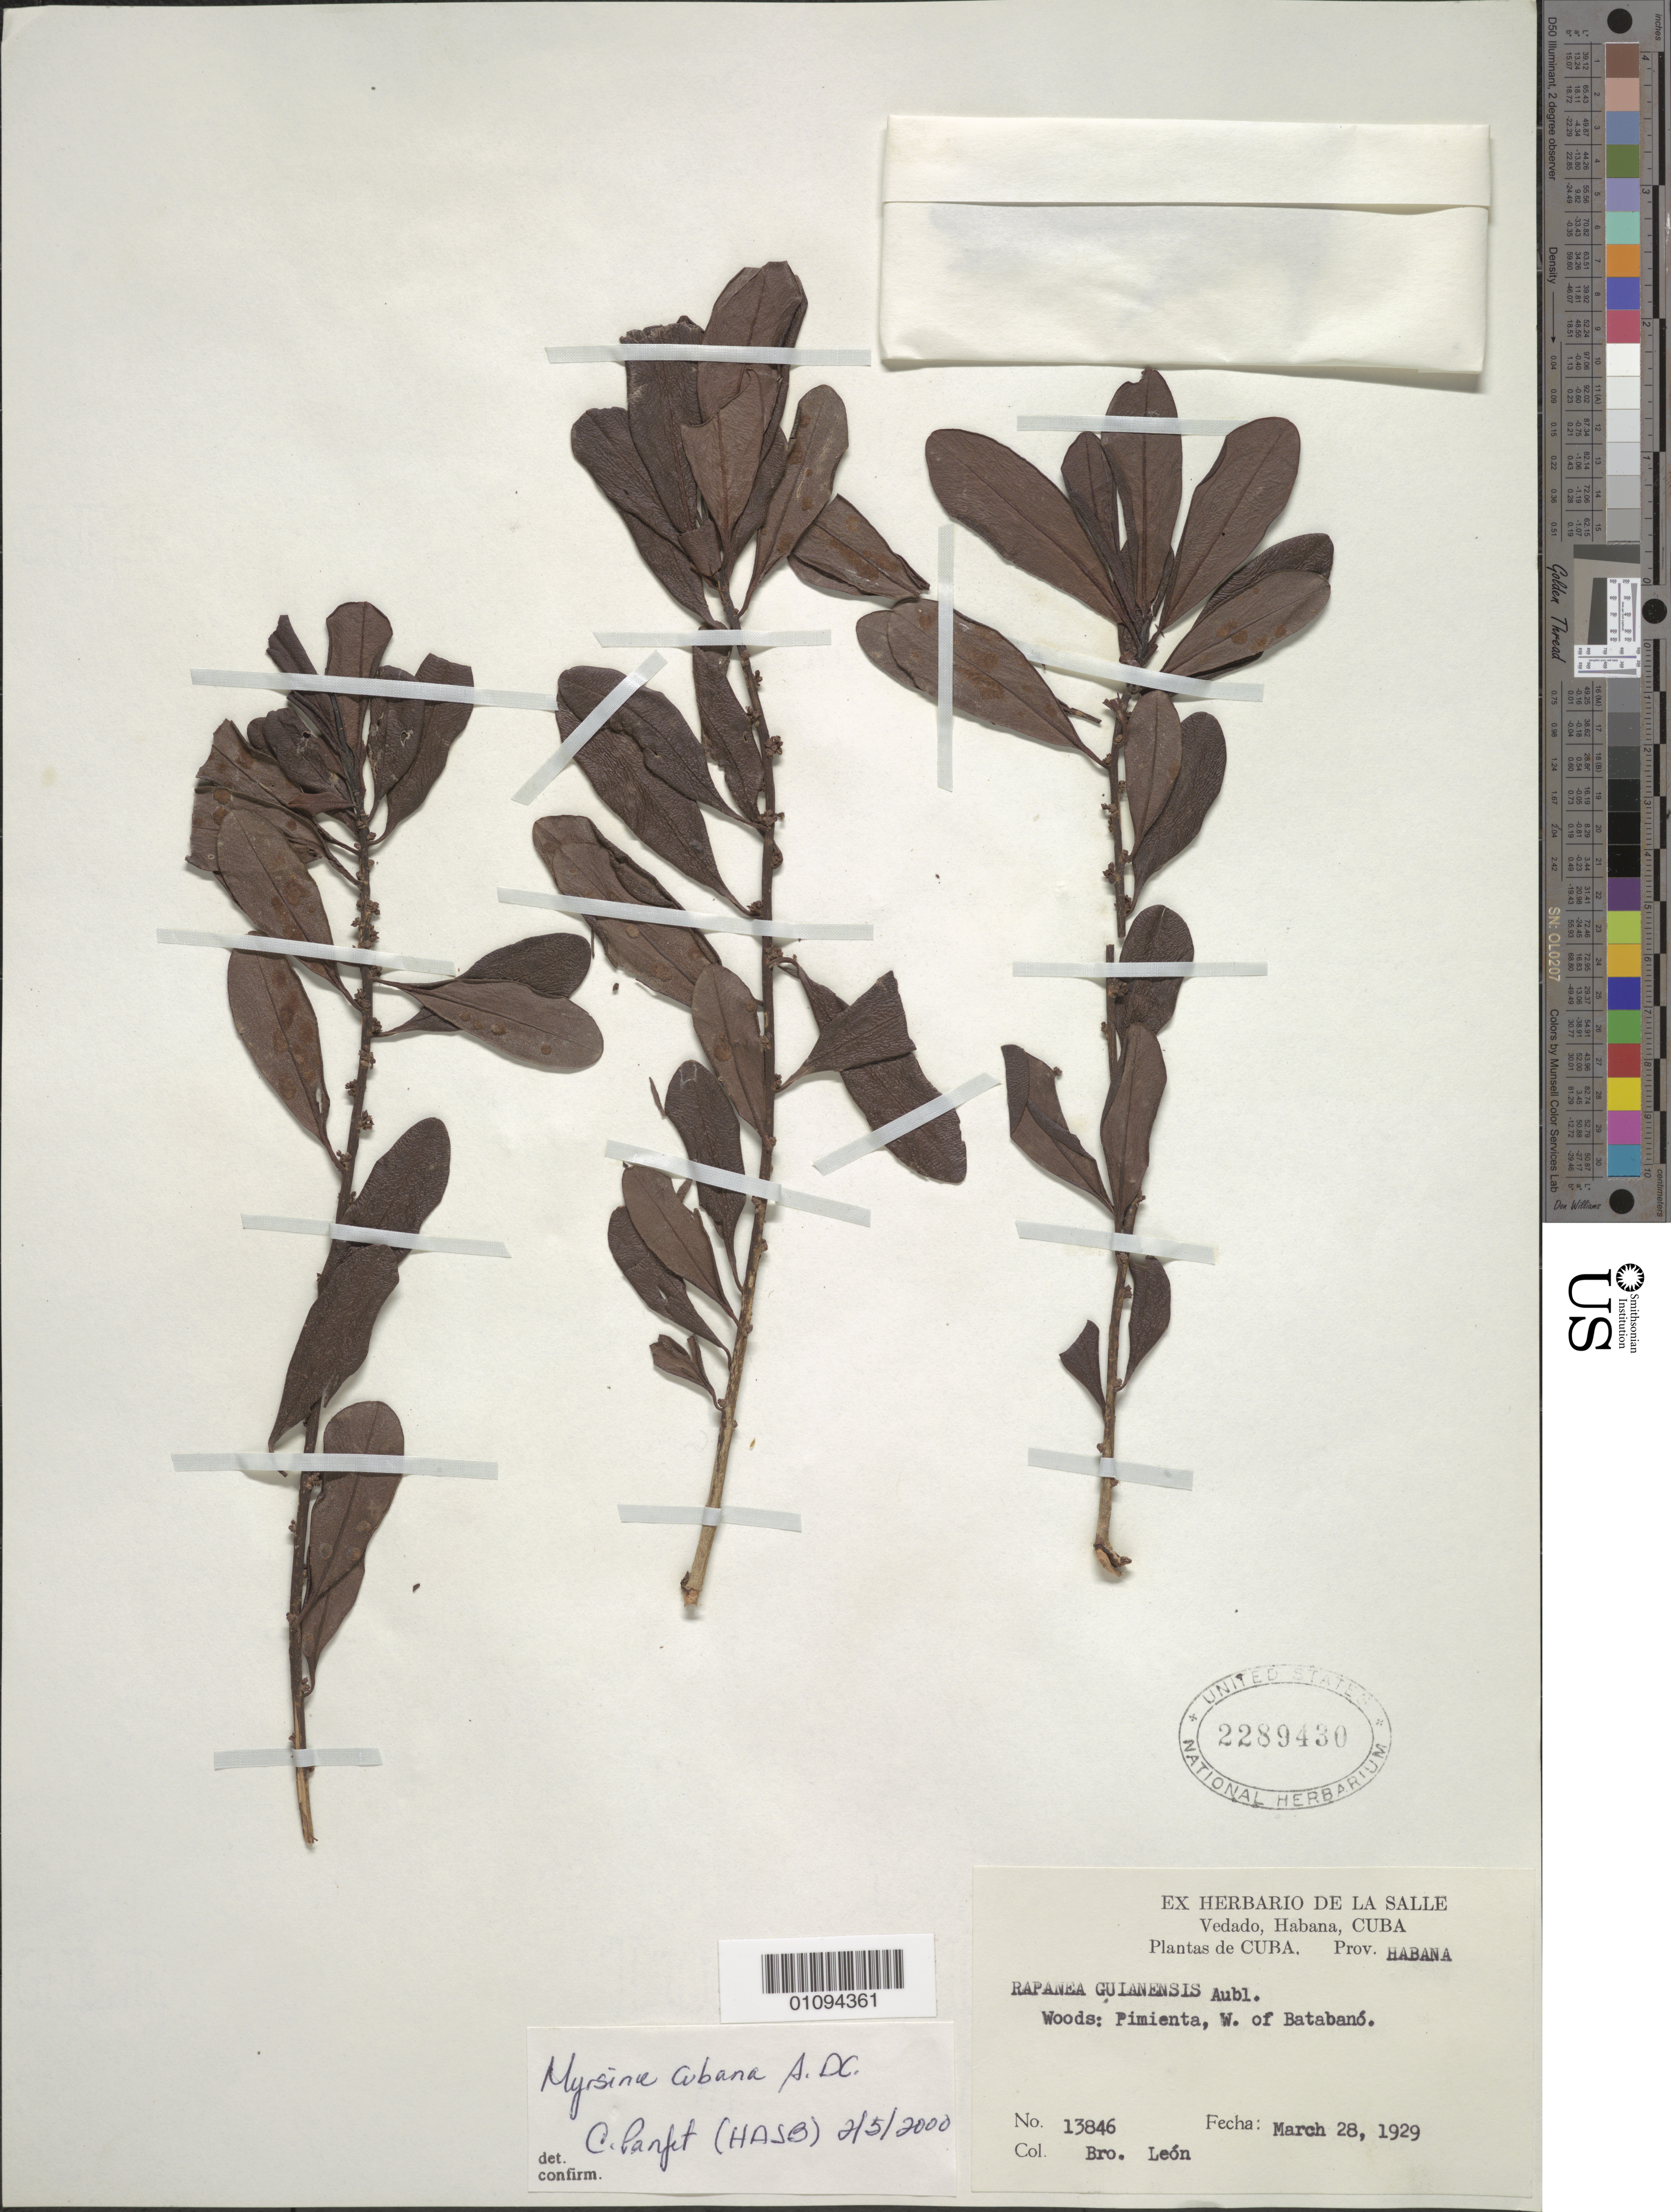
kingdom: Plantae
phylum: Tracheophyta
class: Magnoliopsida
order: Ericales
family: Primulaceae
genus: Myrsine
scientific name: Myrsine cubana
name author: A. DC.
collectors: Bro. León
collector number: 13846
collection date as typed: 28 Mar 1929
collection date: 1929-03-28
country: Cuba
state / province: La Habana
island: Cuba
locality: Pimienta, W of Batabano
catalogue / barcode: US 2289430